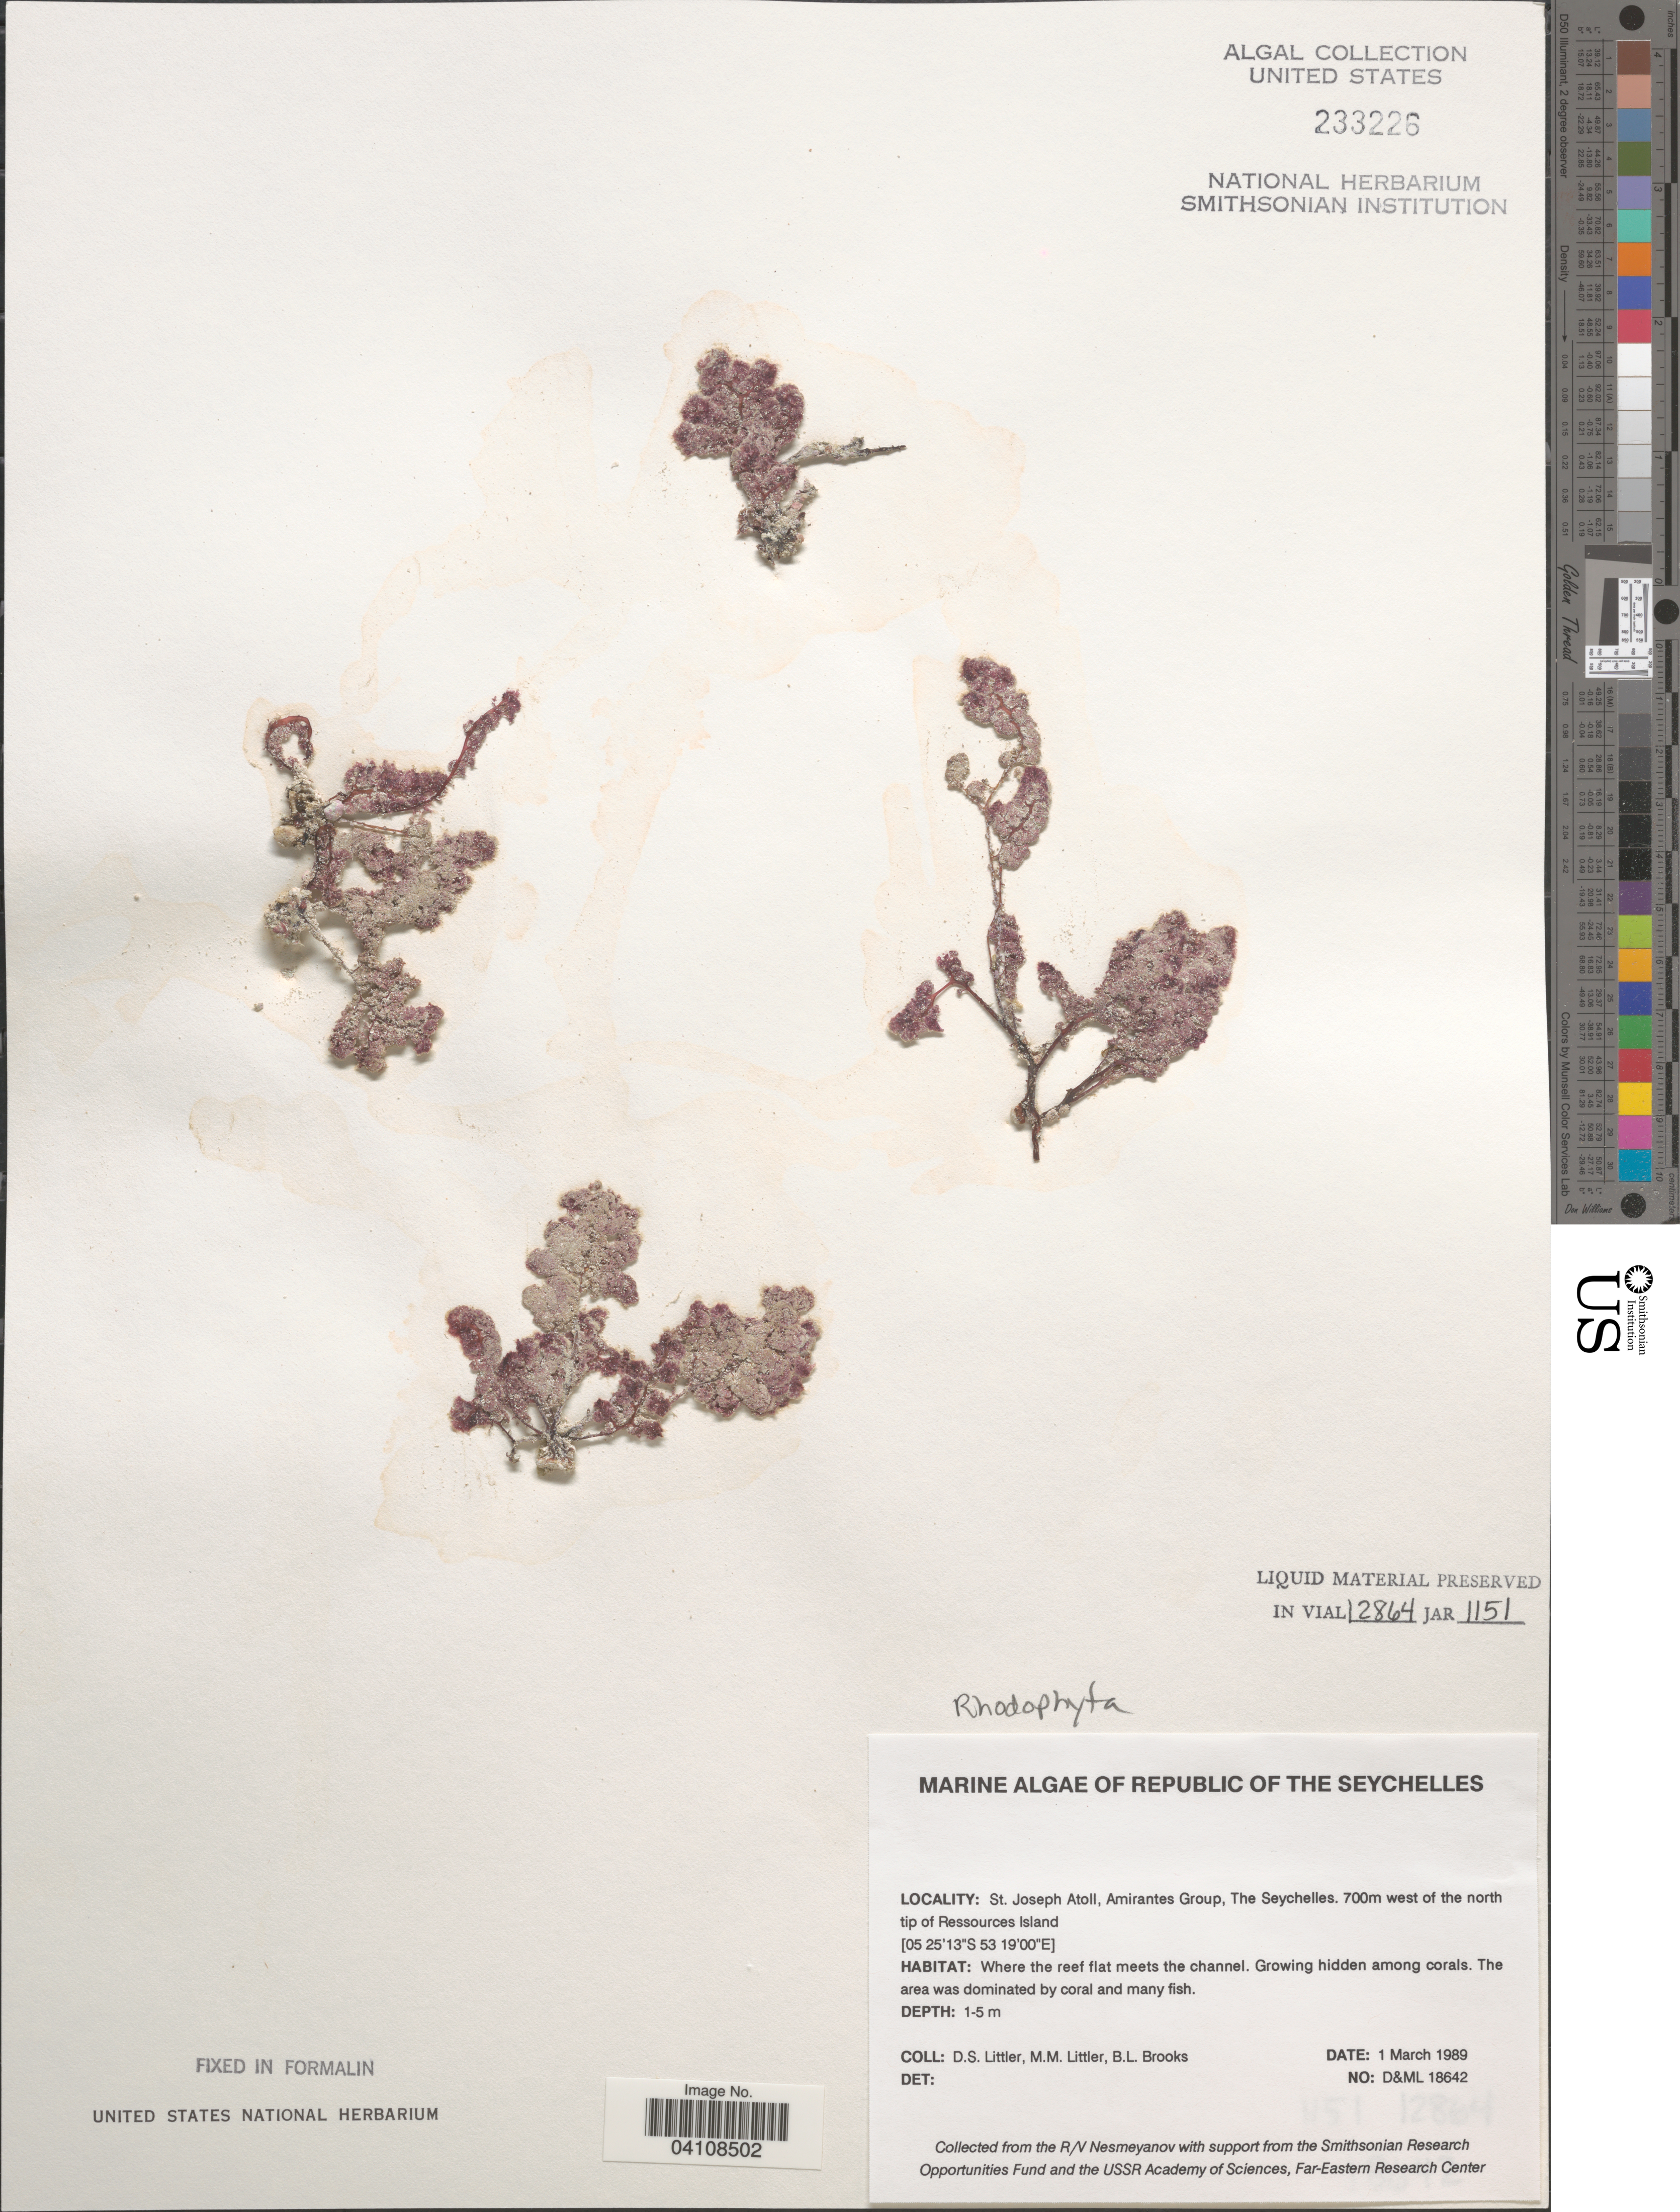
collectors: D. S. Littler & B. Brooks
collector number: D&ML18642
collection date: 1989-03-01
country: Seychelles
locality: Republic of The Seychelles. St. Joseph Atoll, Amirantes Group. 700m west of the north tip of Ressources Island. Where the reef flat meets the channel.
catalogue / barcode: US 233226